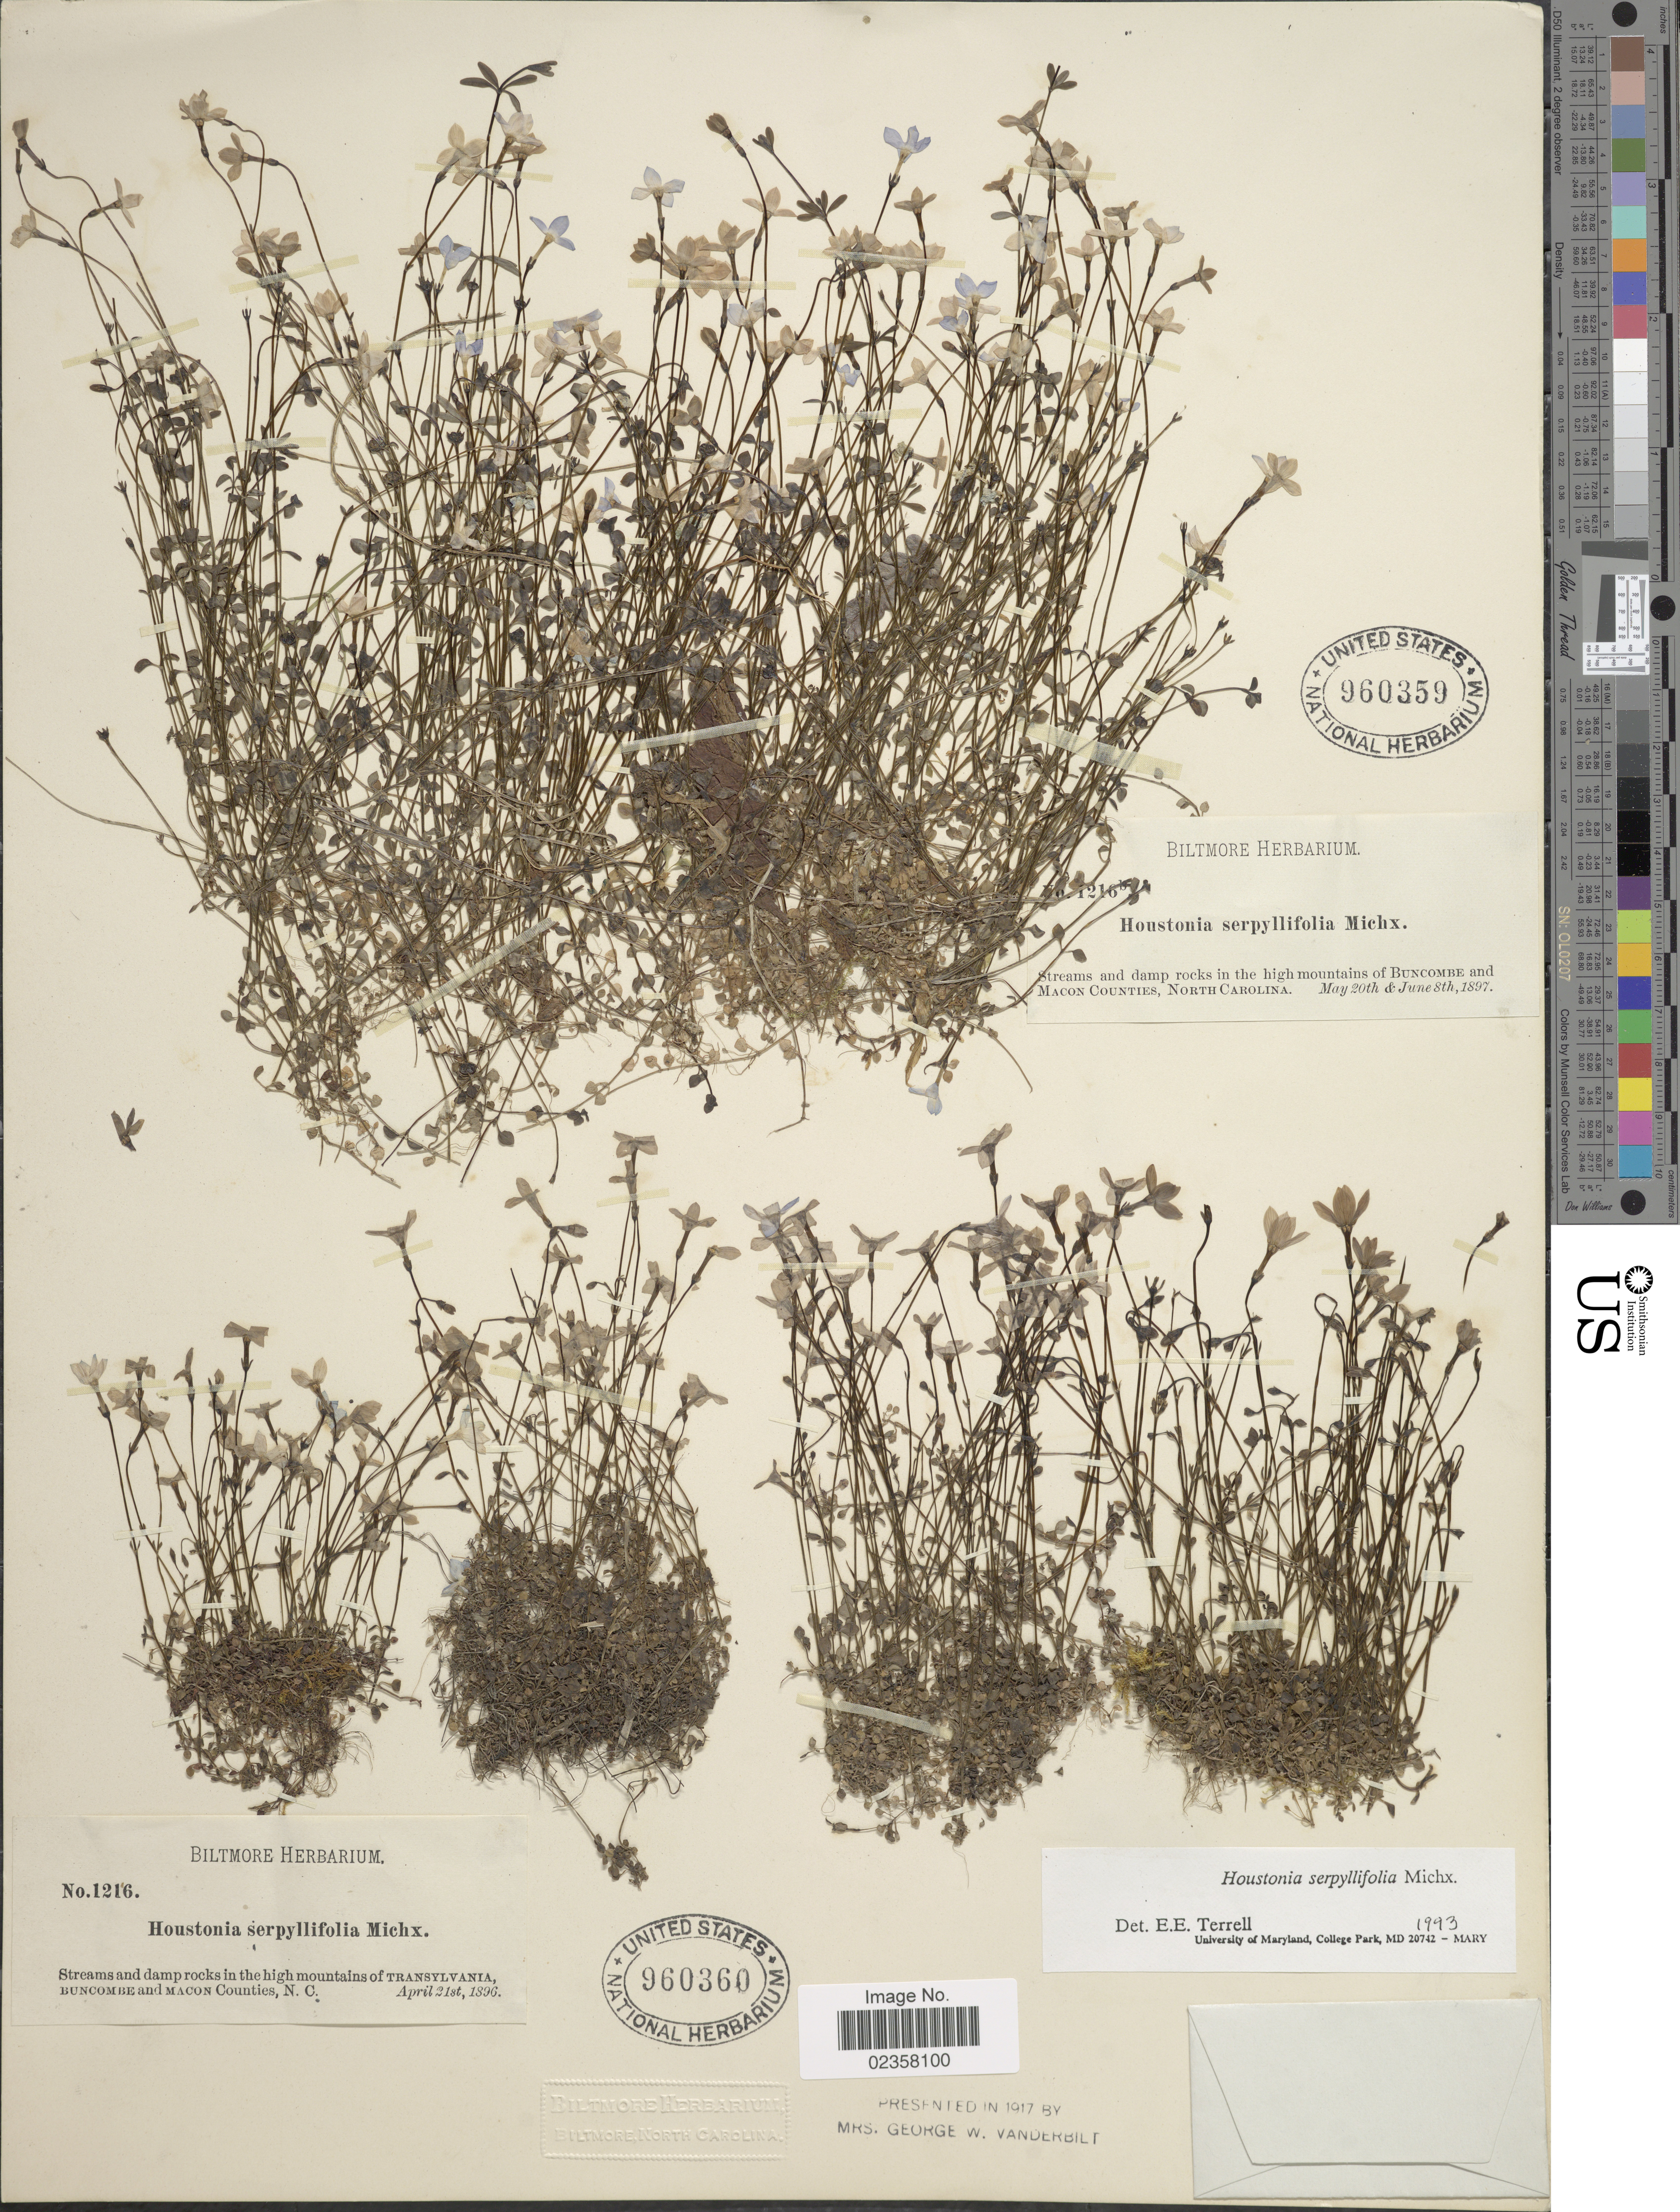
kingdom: Plantae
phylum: Tracheophyta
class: Magnoliopsida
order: Gentianales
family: Rubiaceae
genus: Houstonia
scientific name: Houstonia serpyllifolia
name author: Michx.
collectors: ex herb. Biltmore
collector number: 1216b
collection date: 1897-05-20/1897-06-08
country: United States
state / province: North Carolina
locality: Streams and damp rocks in the high mountains of Buncombe and Macon Counties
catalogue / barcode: US 960359